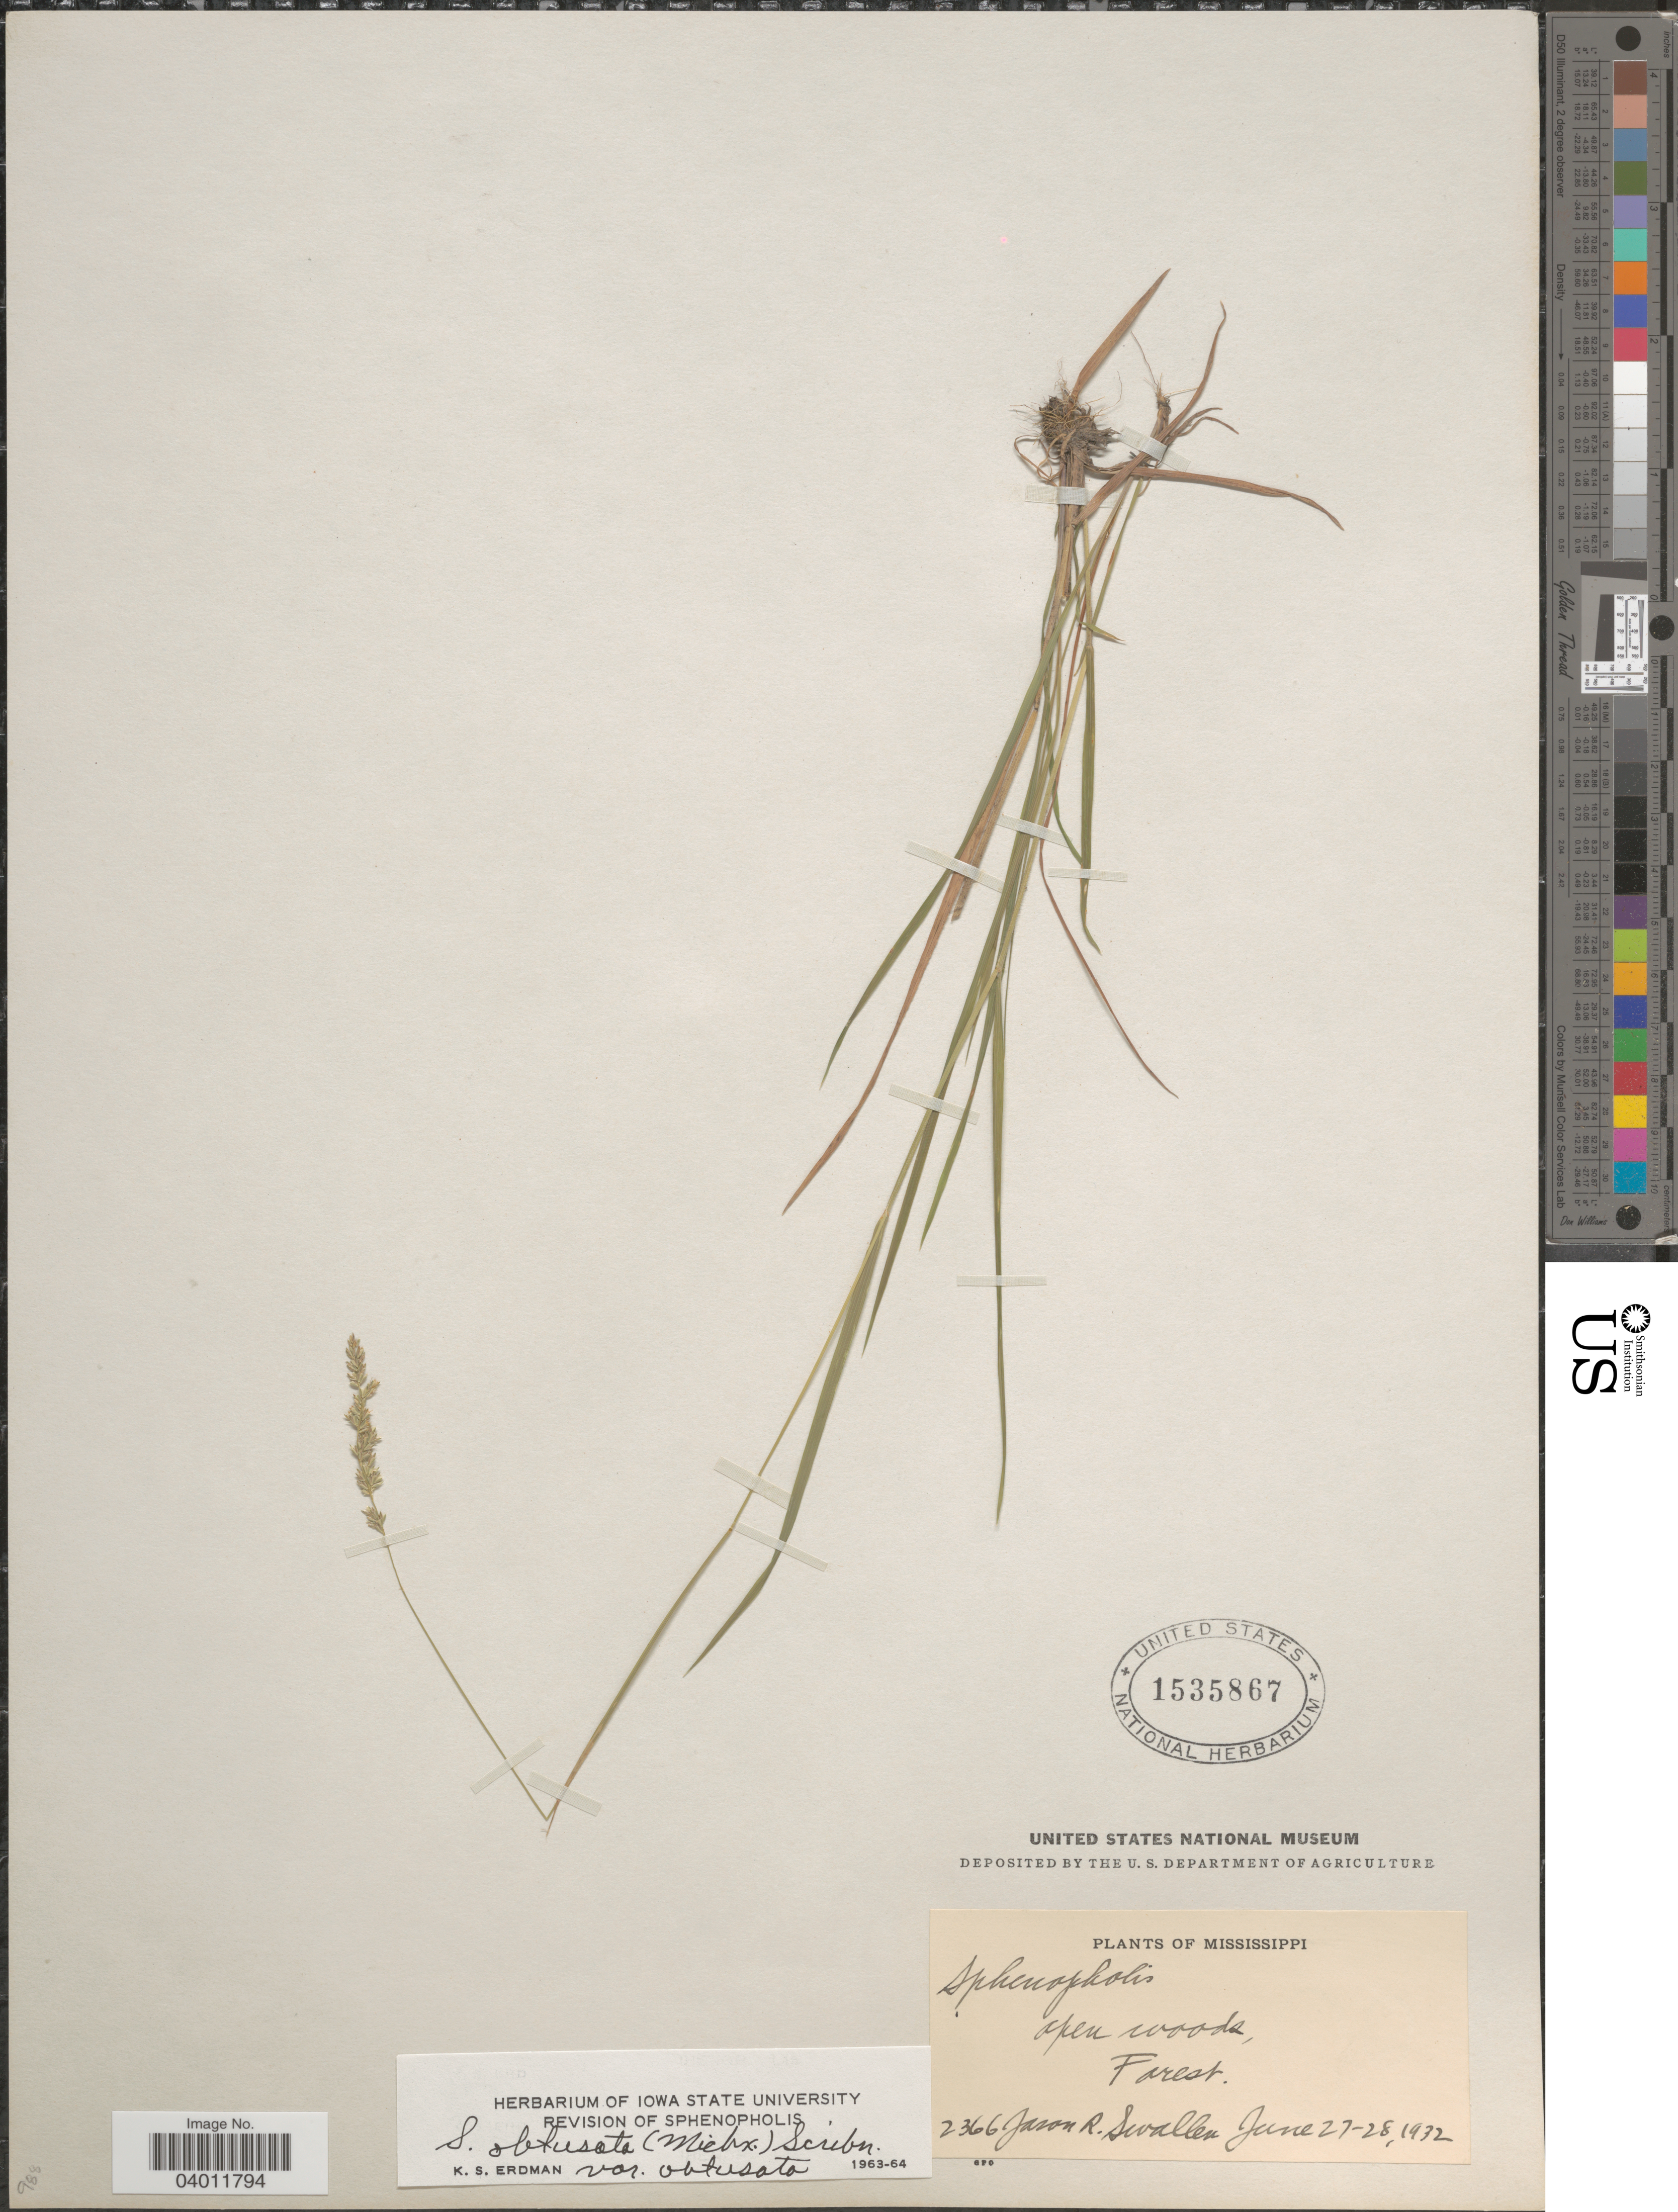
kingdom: Plantae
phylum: Tracheophyta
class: Liliopsida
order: Poales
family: Poaceae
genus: Sphenopholis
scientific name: Sphenopholis obtusata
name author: (Michx.) Scribn.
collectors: J. R. Swallen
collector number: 2366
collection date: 1932-06-27/1932-06-28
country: United States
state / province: Mississippi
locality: Open woods, Forest.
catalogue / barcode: US 1535867